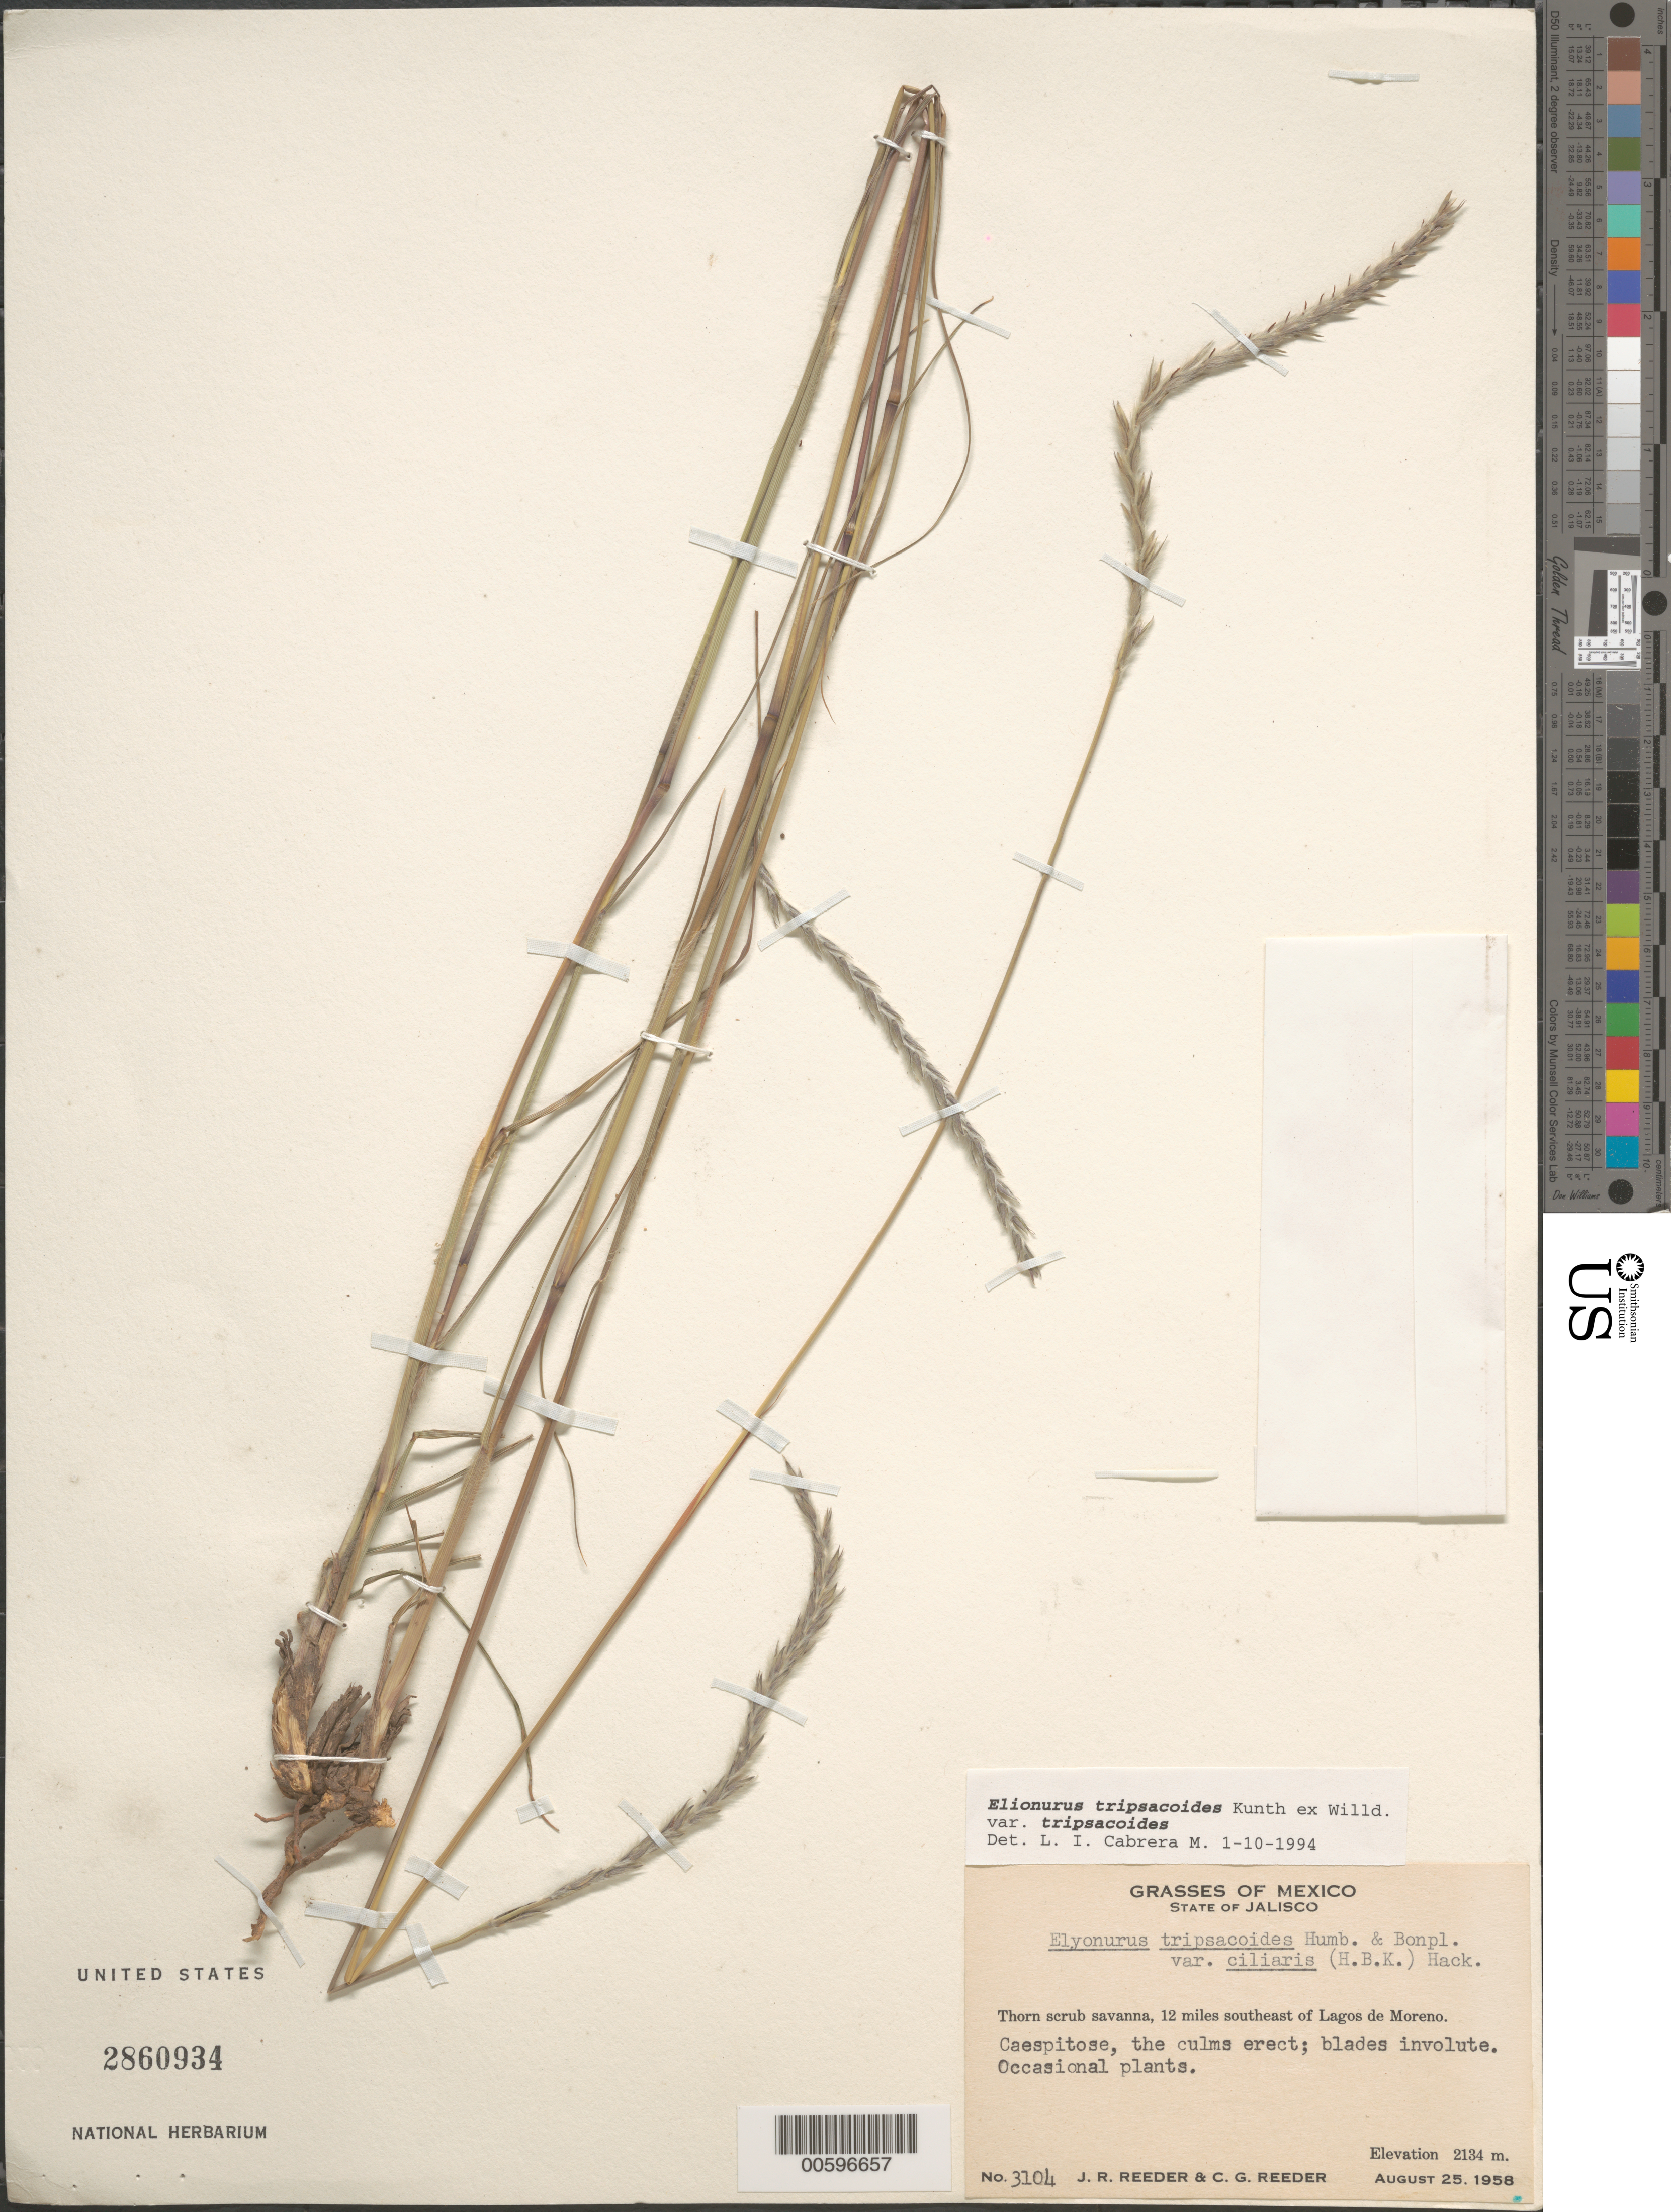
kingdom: Plantae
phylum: Tracheophyta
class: Liliopsida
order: Poales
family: Poaceae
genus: Elionurus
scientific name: Elionurus tripsacoides var. tripsacoides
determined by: Cabrera M., L. I.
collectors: J. R. Reeder & C. G. Reeder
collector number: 3104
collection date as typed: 25 Aug 1958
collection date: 1958-08-25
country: Mexico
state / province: Jalisco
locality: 12 mi SE of Lagos de Moreno.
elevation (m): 2134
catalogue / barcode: US 2860934